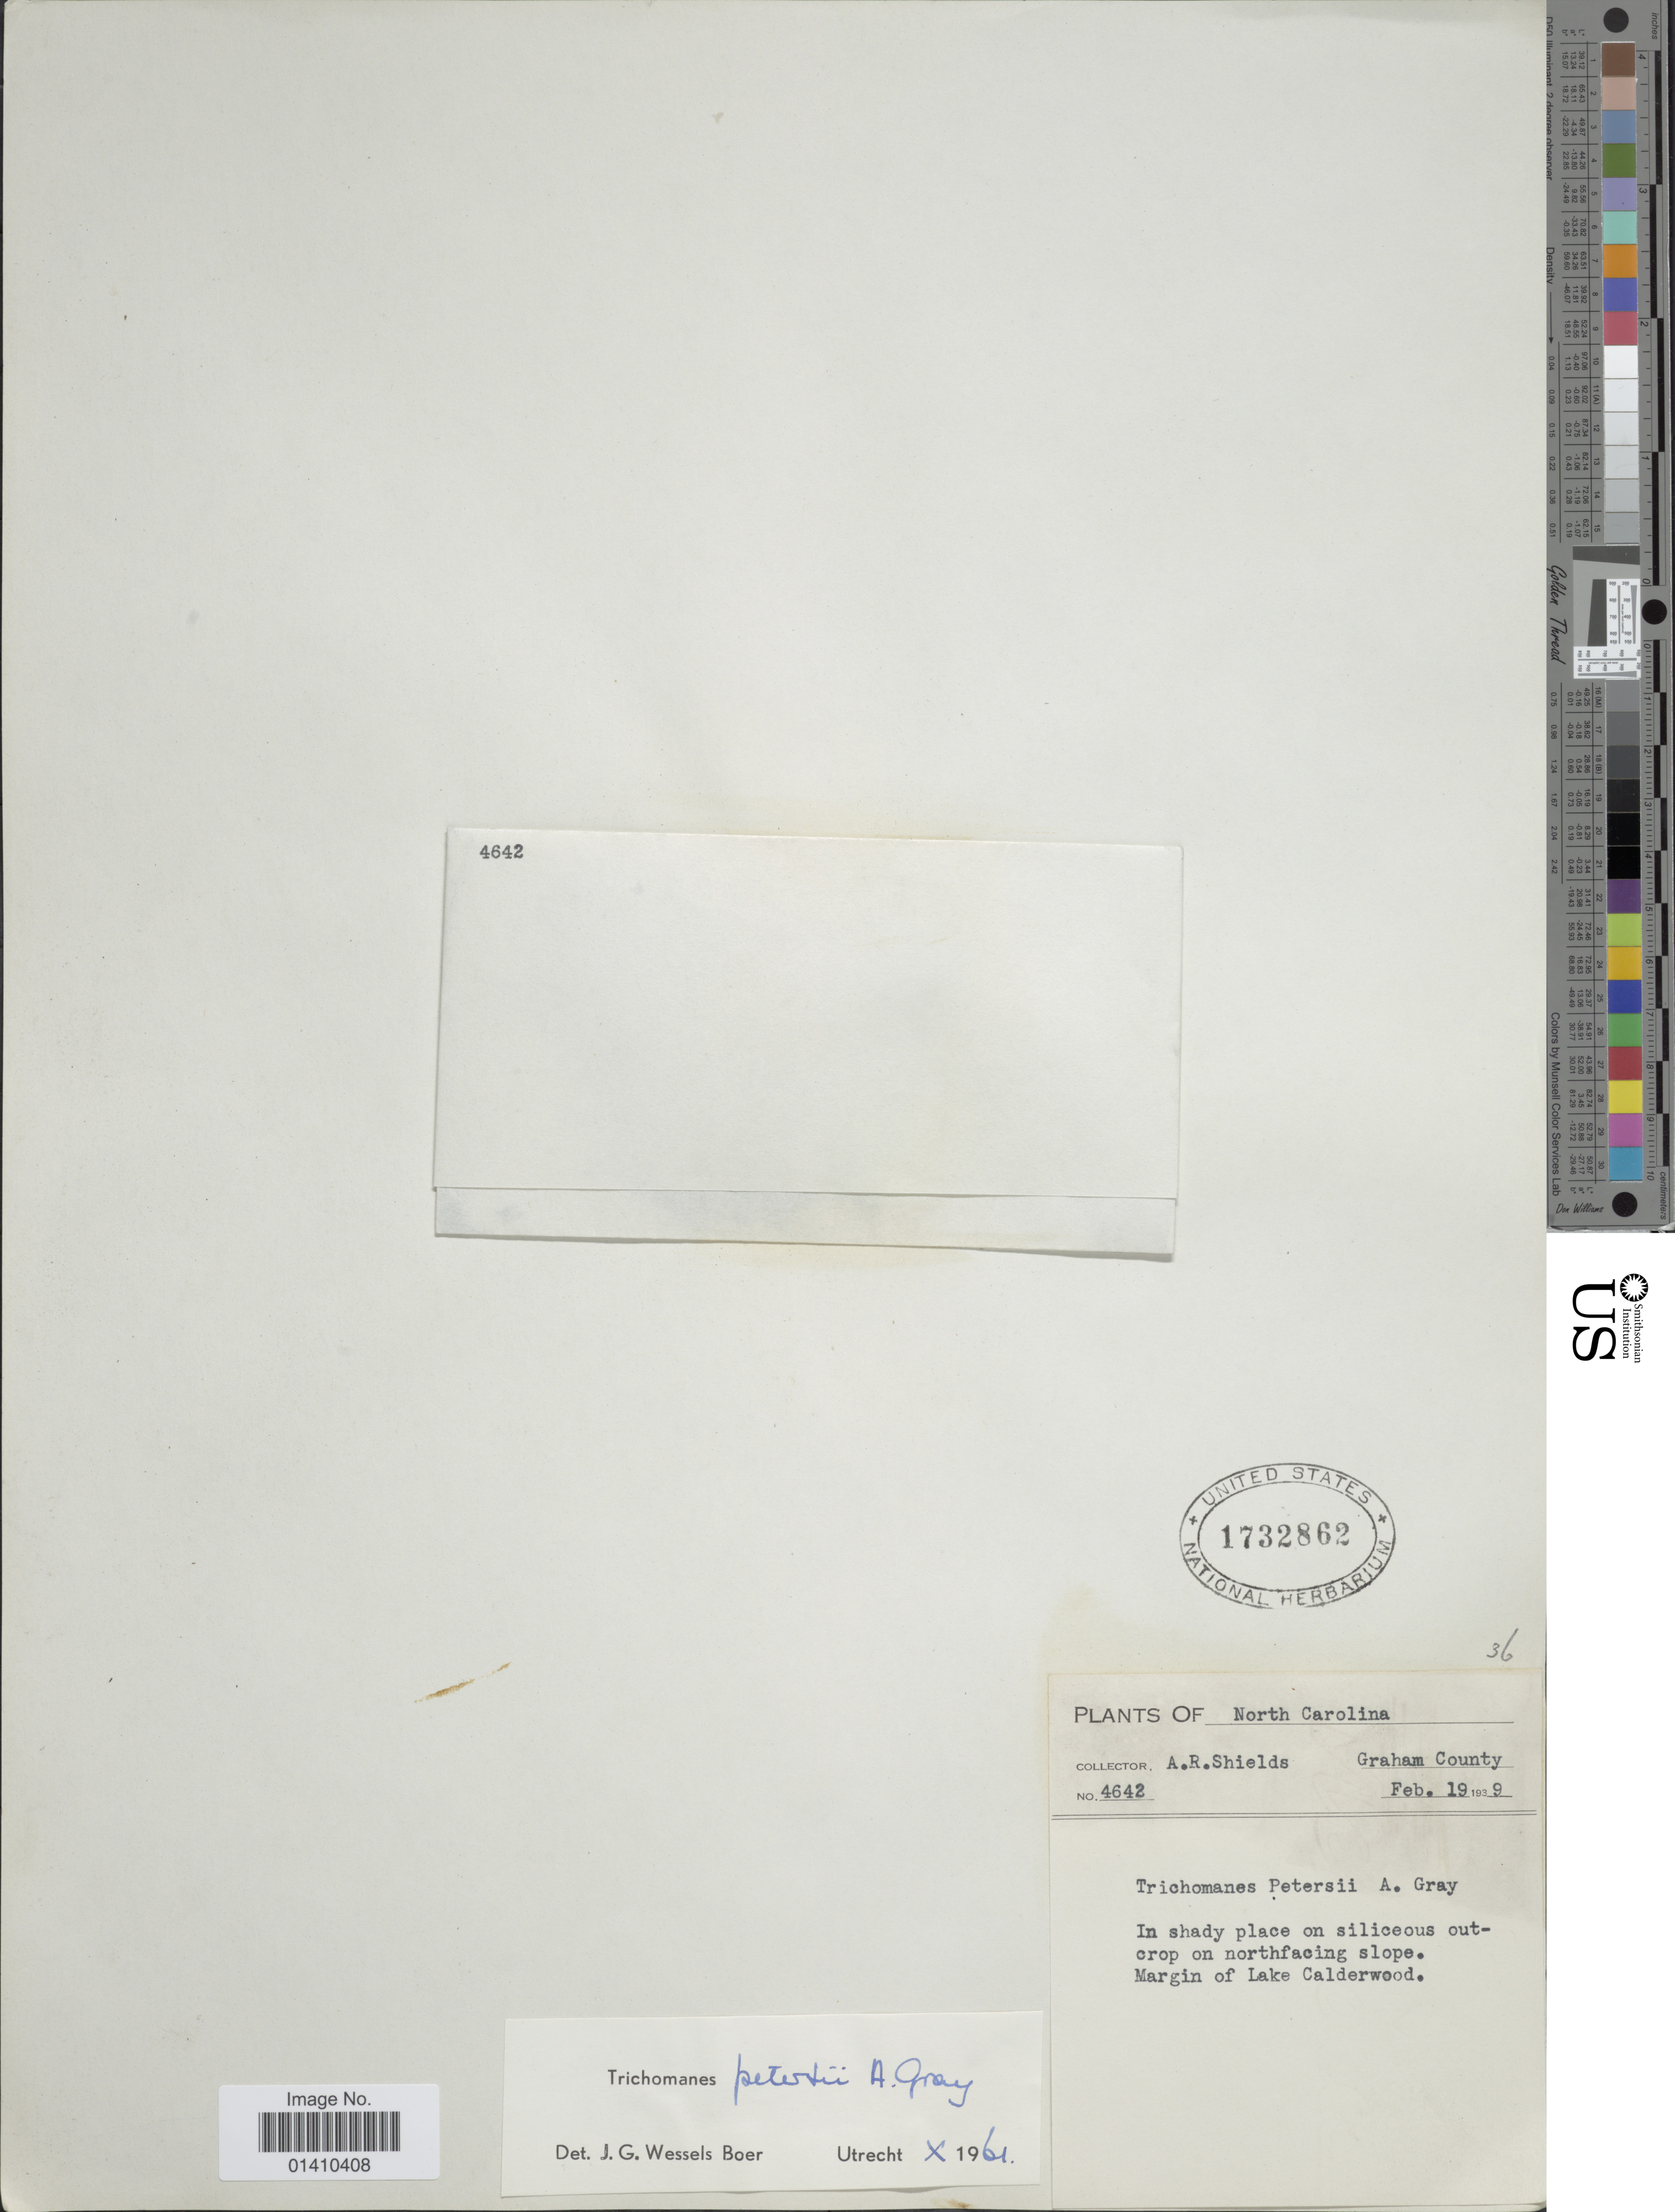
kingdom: Plantae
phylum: Tracheophyta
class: Polypodiopsida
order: Hymenophyllales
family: Hymenophyllaceae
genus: Didymoglossum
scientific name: Didymoglossum petersii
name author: (A. Gray) Copel.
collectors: A. Shields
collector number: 4642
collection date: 1939-02-19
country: United States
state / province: North Carolina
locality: In shady place on siliceous outcrop on northfacing slope. Margin of Lake Claderwood, Graham County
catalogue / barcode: US 1732862